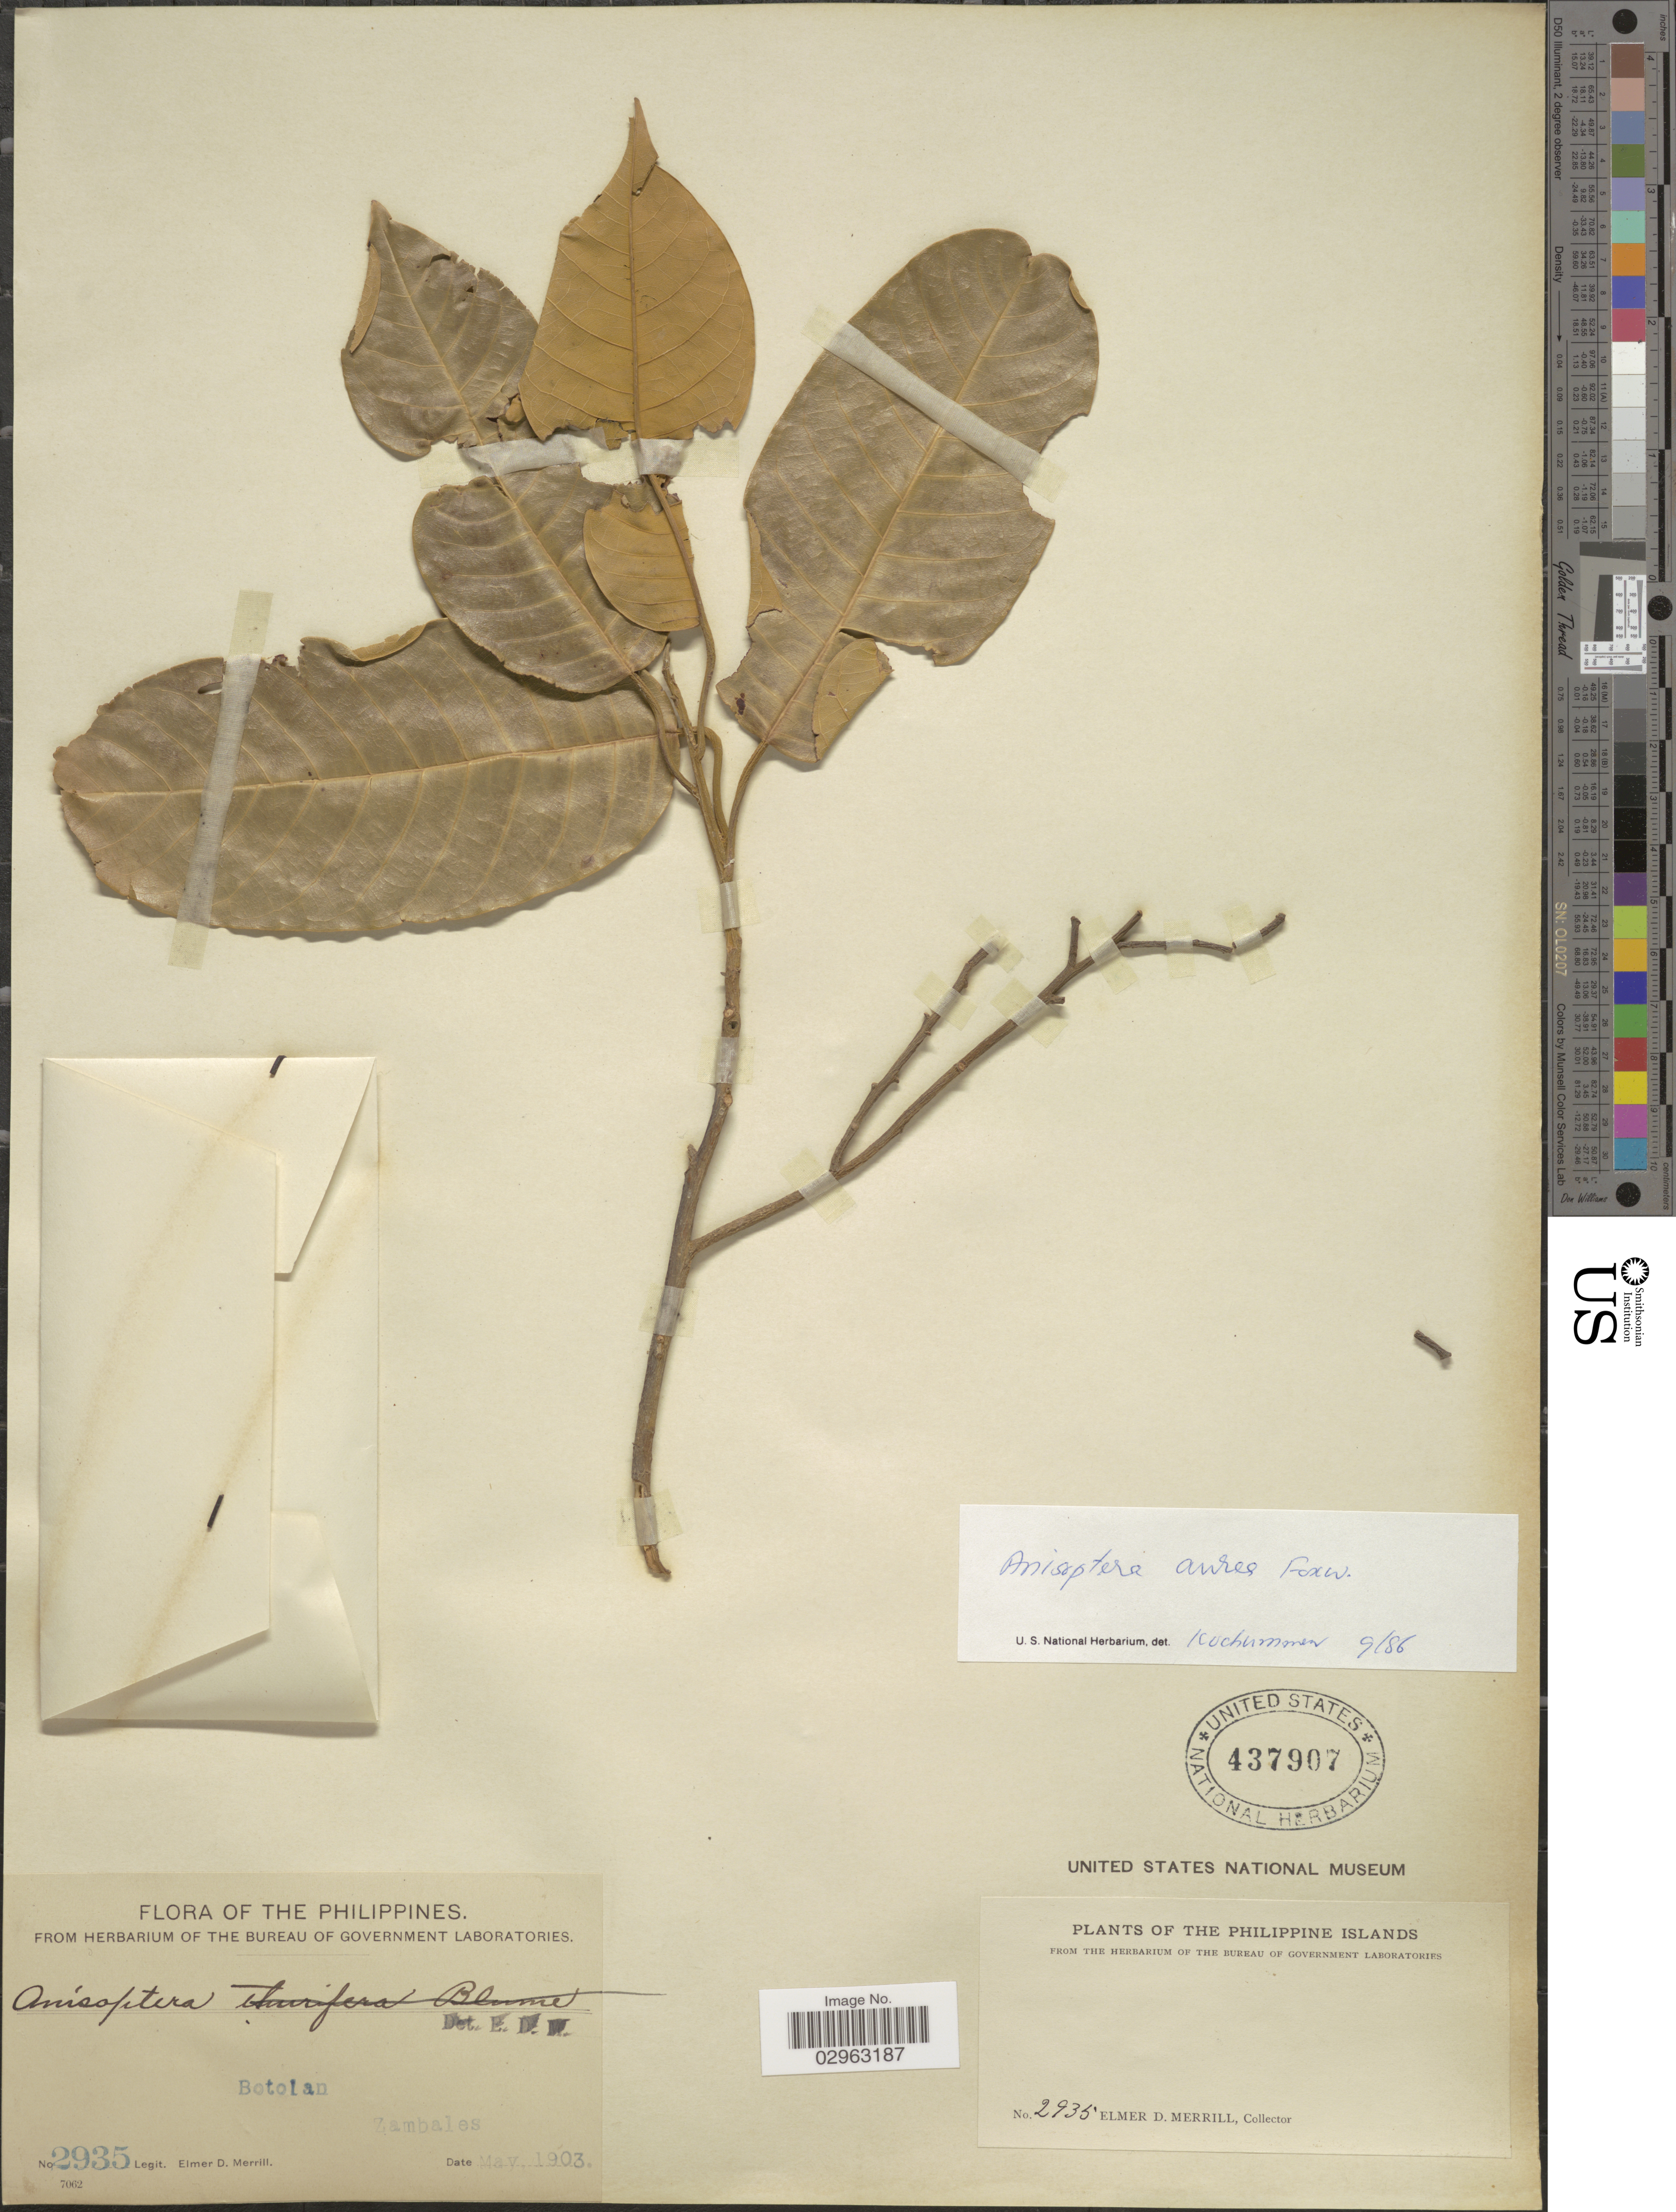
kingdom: Plantae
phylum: Tracheophyta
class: Magnoliopsida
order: Malvales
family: Dipterocarpaceae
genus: Anisoptera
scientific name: Anisoptera aurea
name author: Foxw.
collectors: E. D. Merrill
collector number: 2935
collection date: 1903-05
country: Philippines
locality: Botolan, Zambales.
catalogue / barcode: US 437907